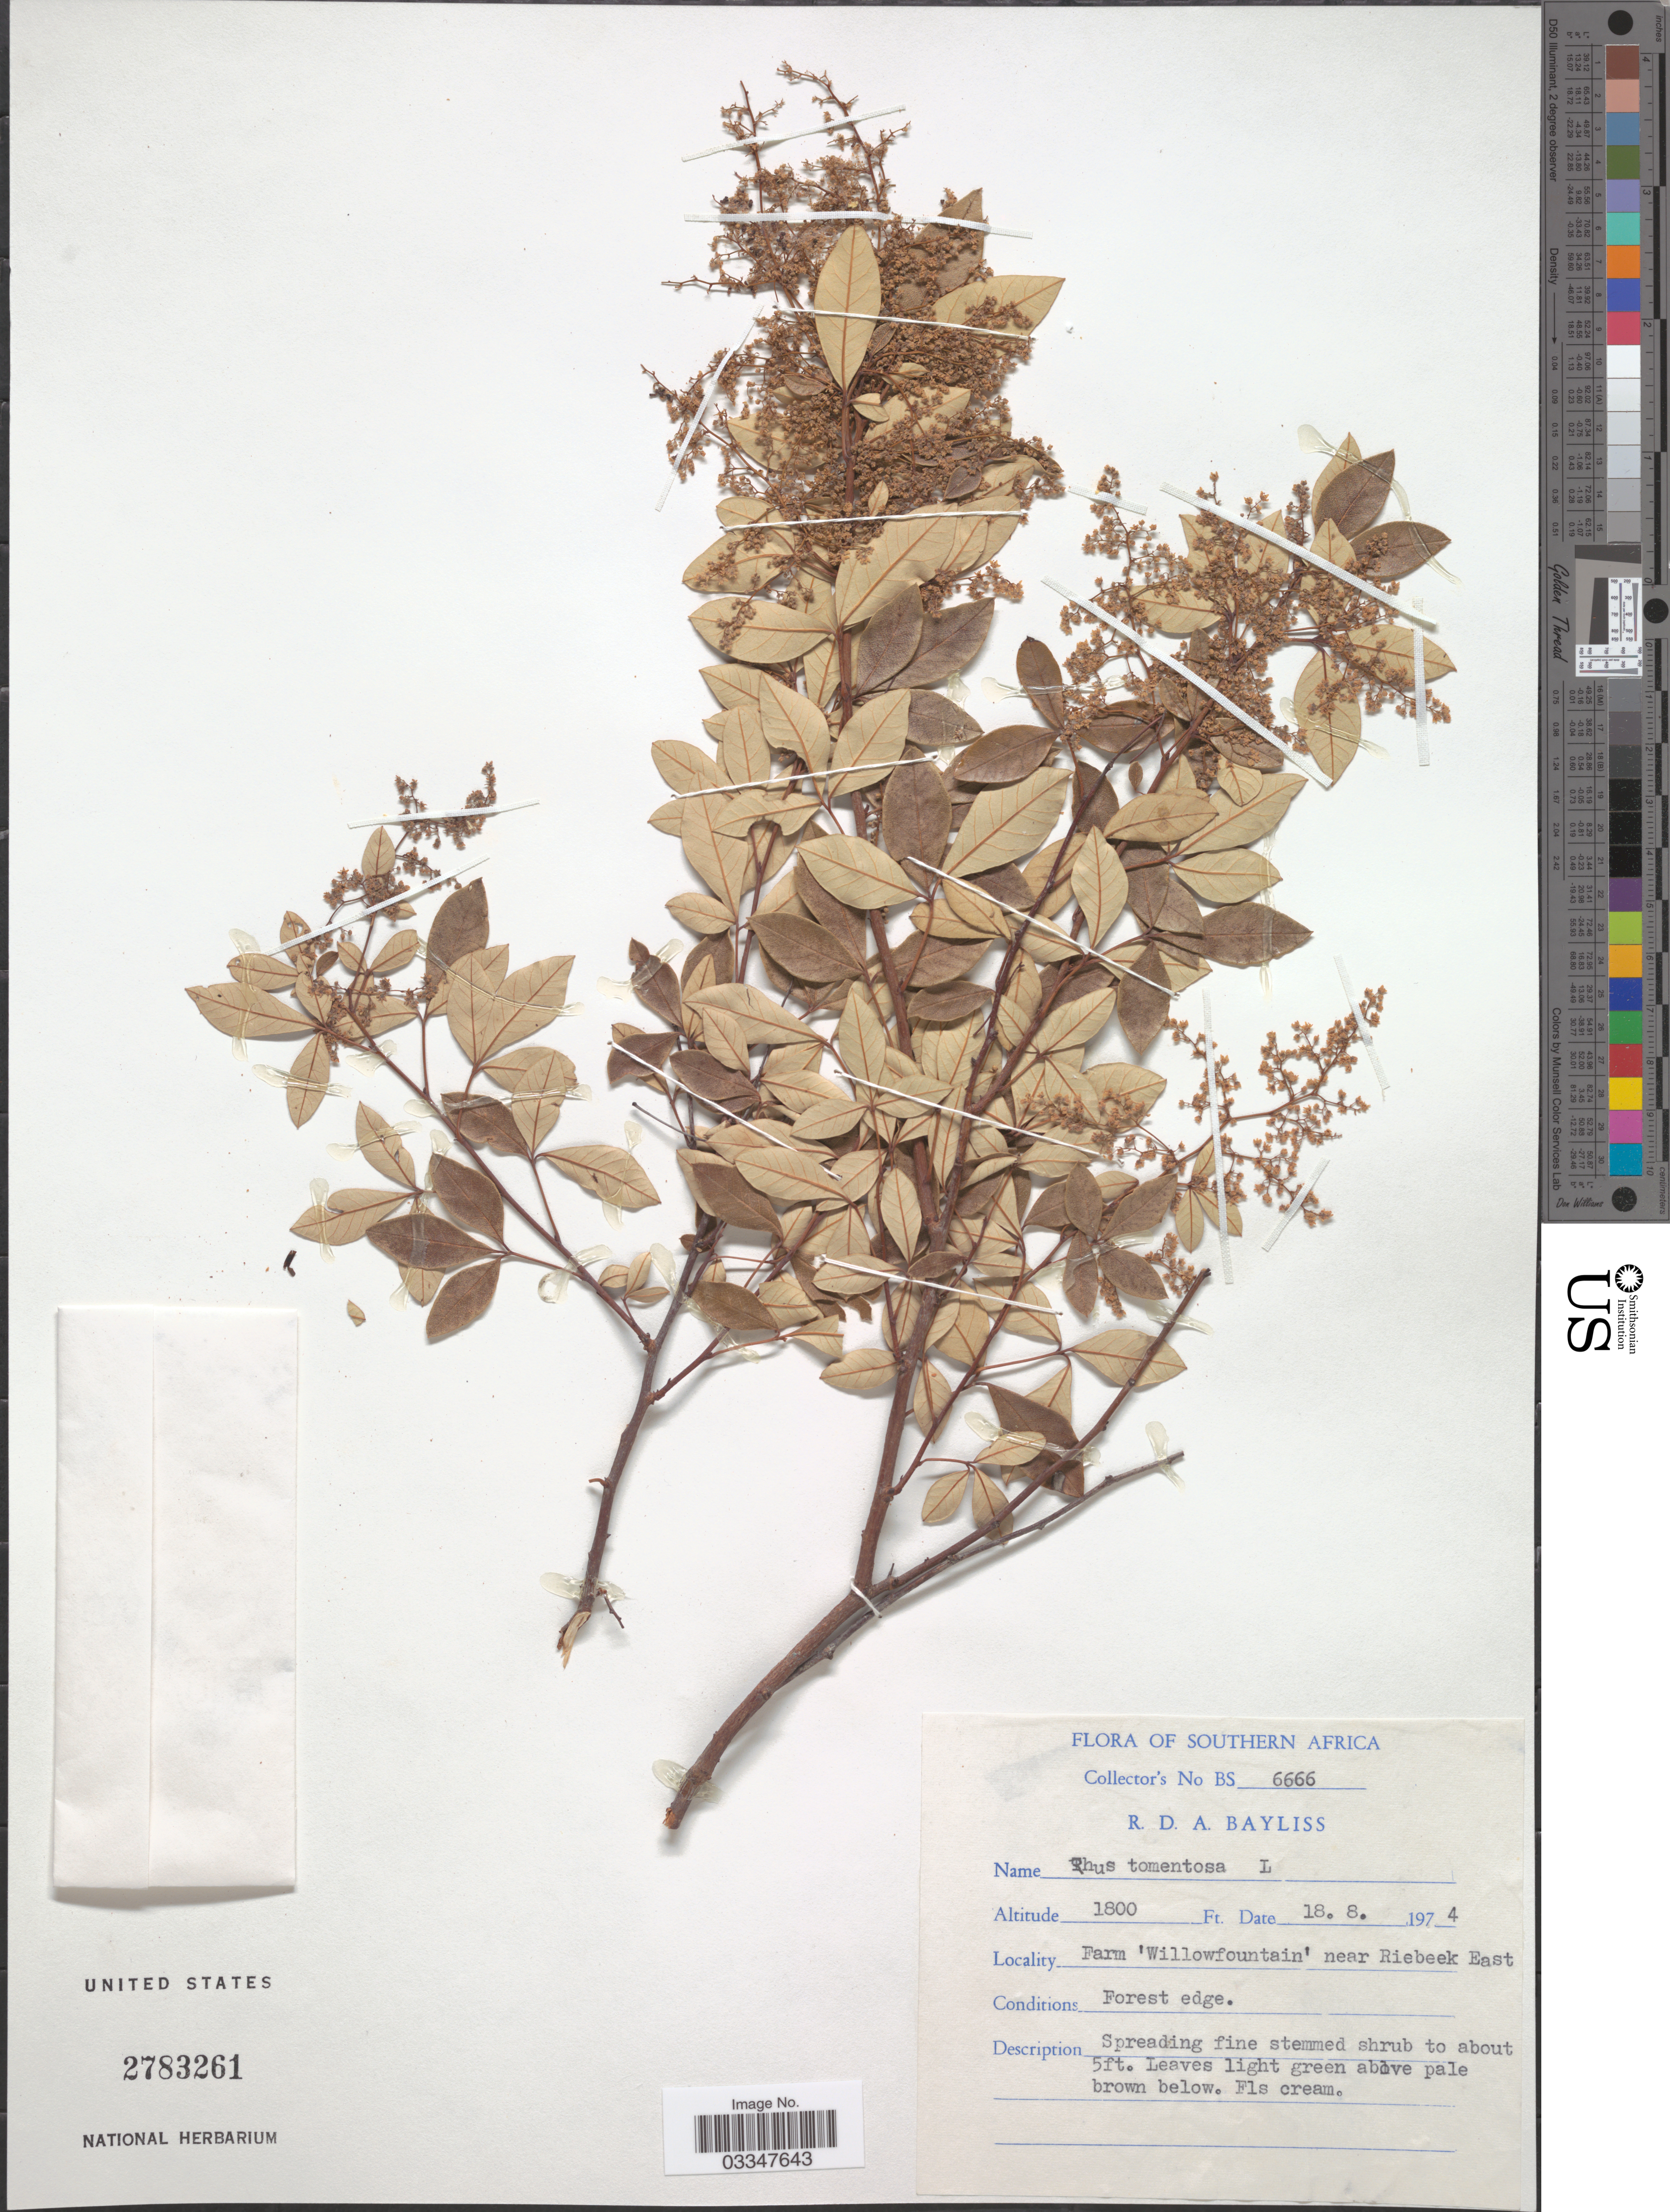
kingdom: Plantae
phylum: Tracheophyta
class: Magnoliopsida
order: Sapindales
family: Anacardiaceae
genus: Rhus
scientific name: Rhus tomentosa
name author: L.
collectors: R. Bayliss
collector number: BS 6666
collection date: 1974-08-18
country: South Africa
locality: Southern Africa. Farm 'Willowfountain' near Riebeek East.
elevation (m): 549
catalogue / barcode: US 2783261